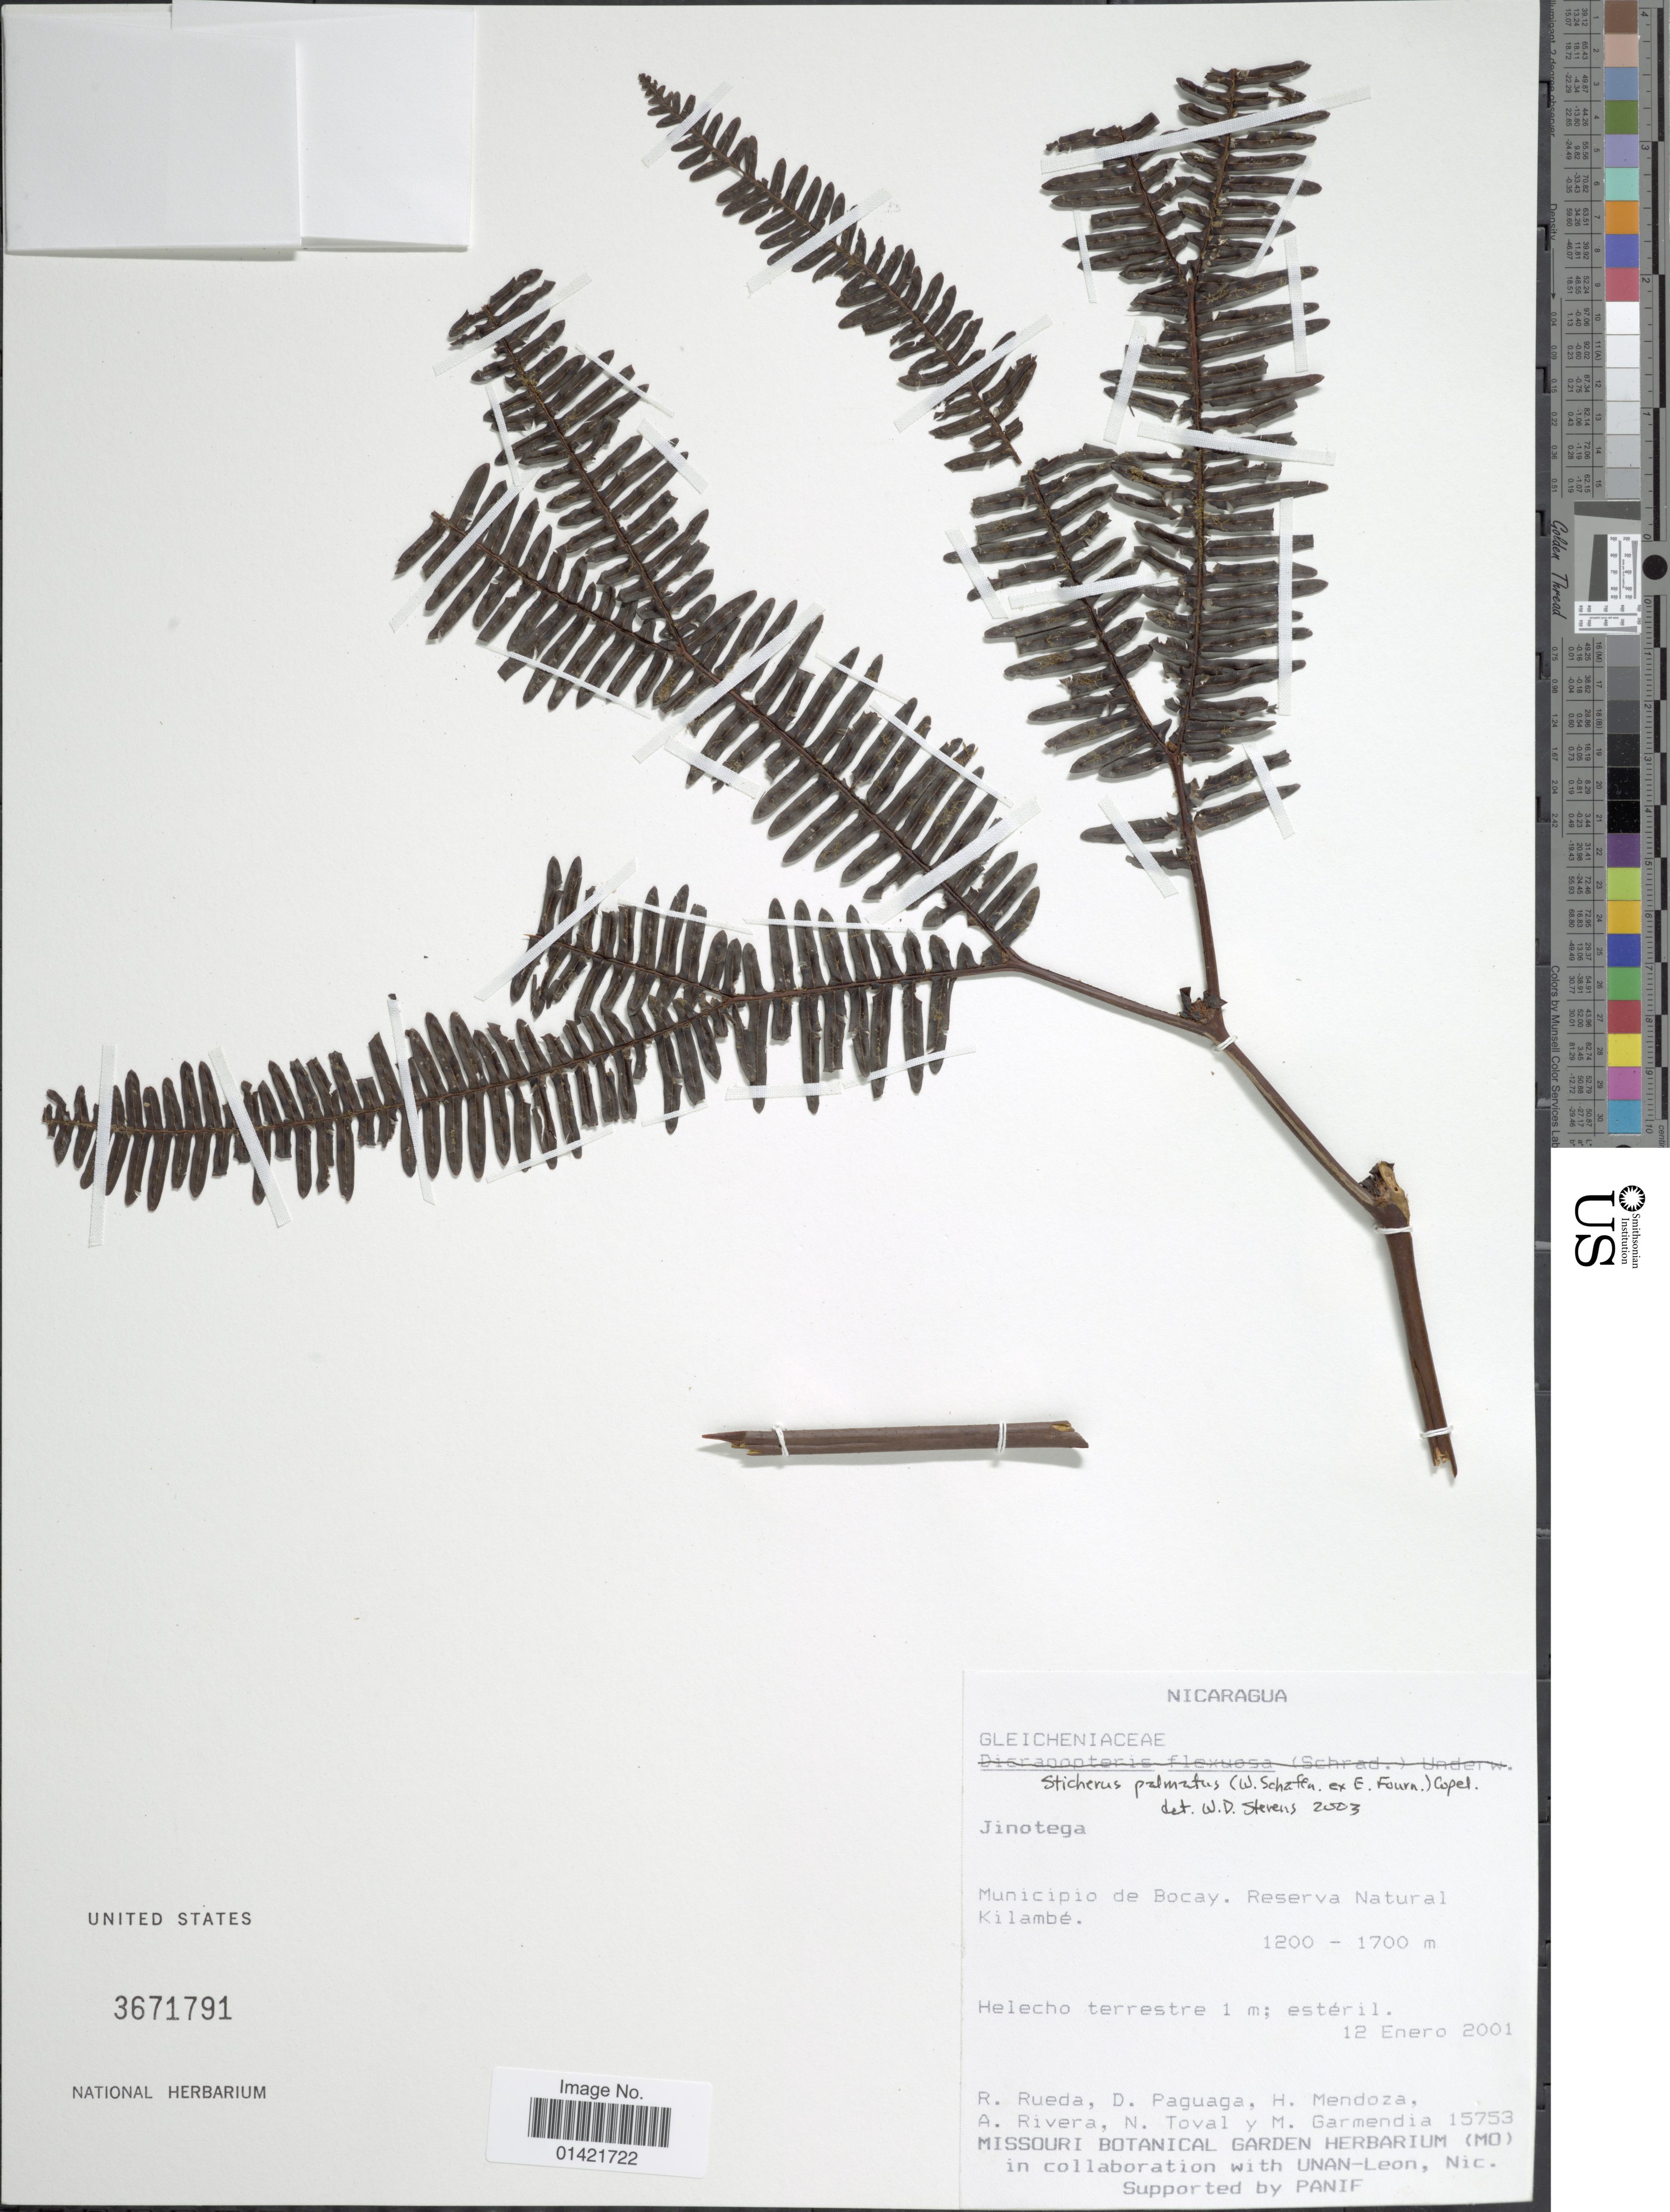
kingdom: Plantae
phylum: Tracheophyta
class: Polypodiopsida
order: Gleicheniales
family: Gleicheniaceae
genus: Sticherus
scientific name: Sticherus furcatus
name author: (L.) Ching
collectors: R. Rueda, D. Paguaga, H. Mendoza, A. Rivera & et al.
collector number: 15753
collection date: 2001-01-12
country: Nicaragua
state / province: Jinotega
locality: Municipio de Bocay. Reserva Natural Kilambe.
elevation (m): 1200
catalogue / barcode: US 3671791